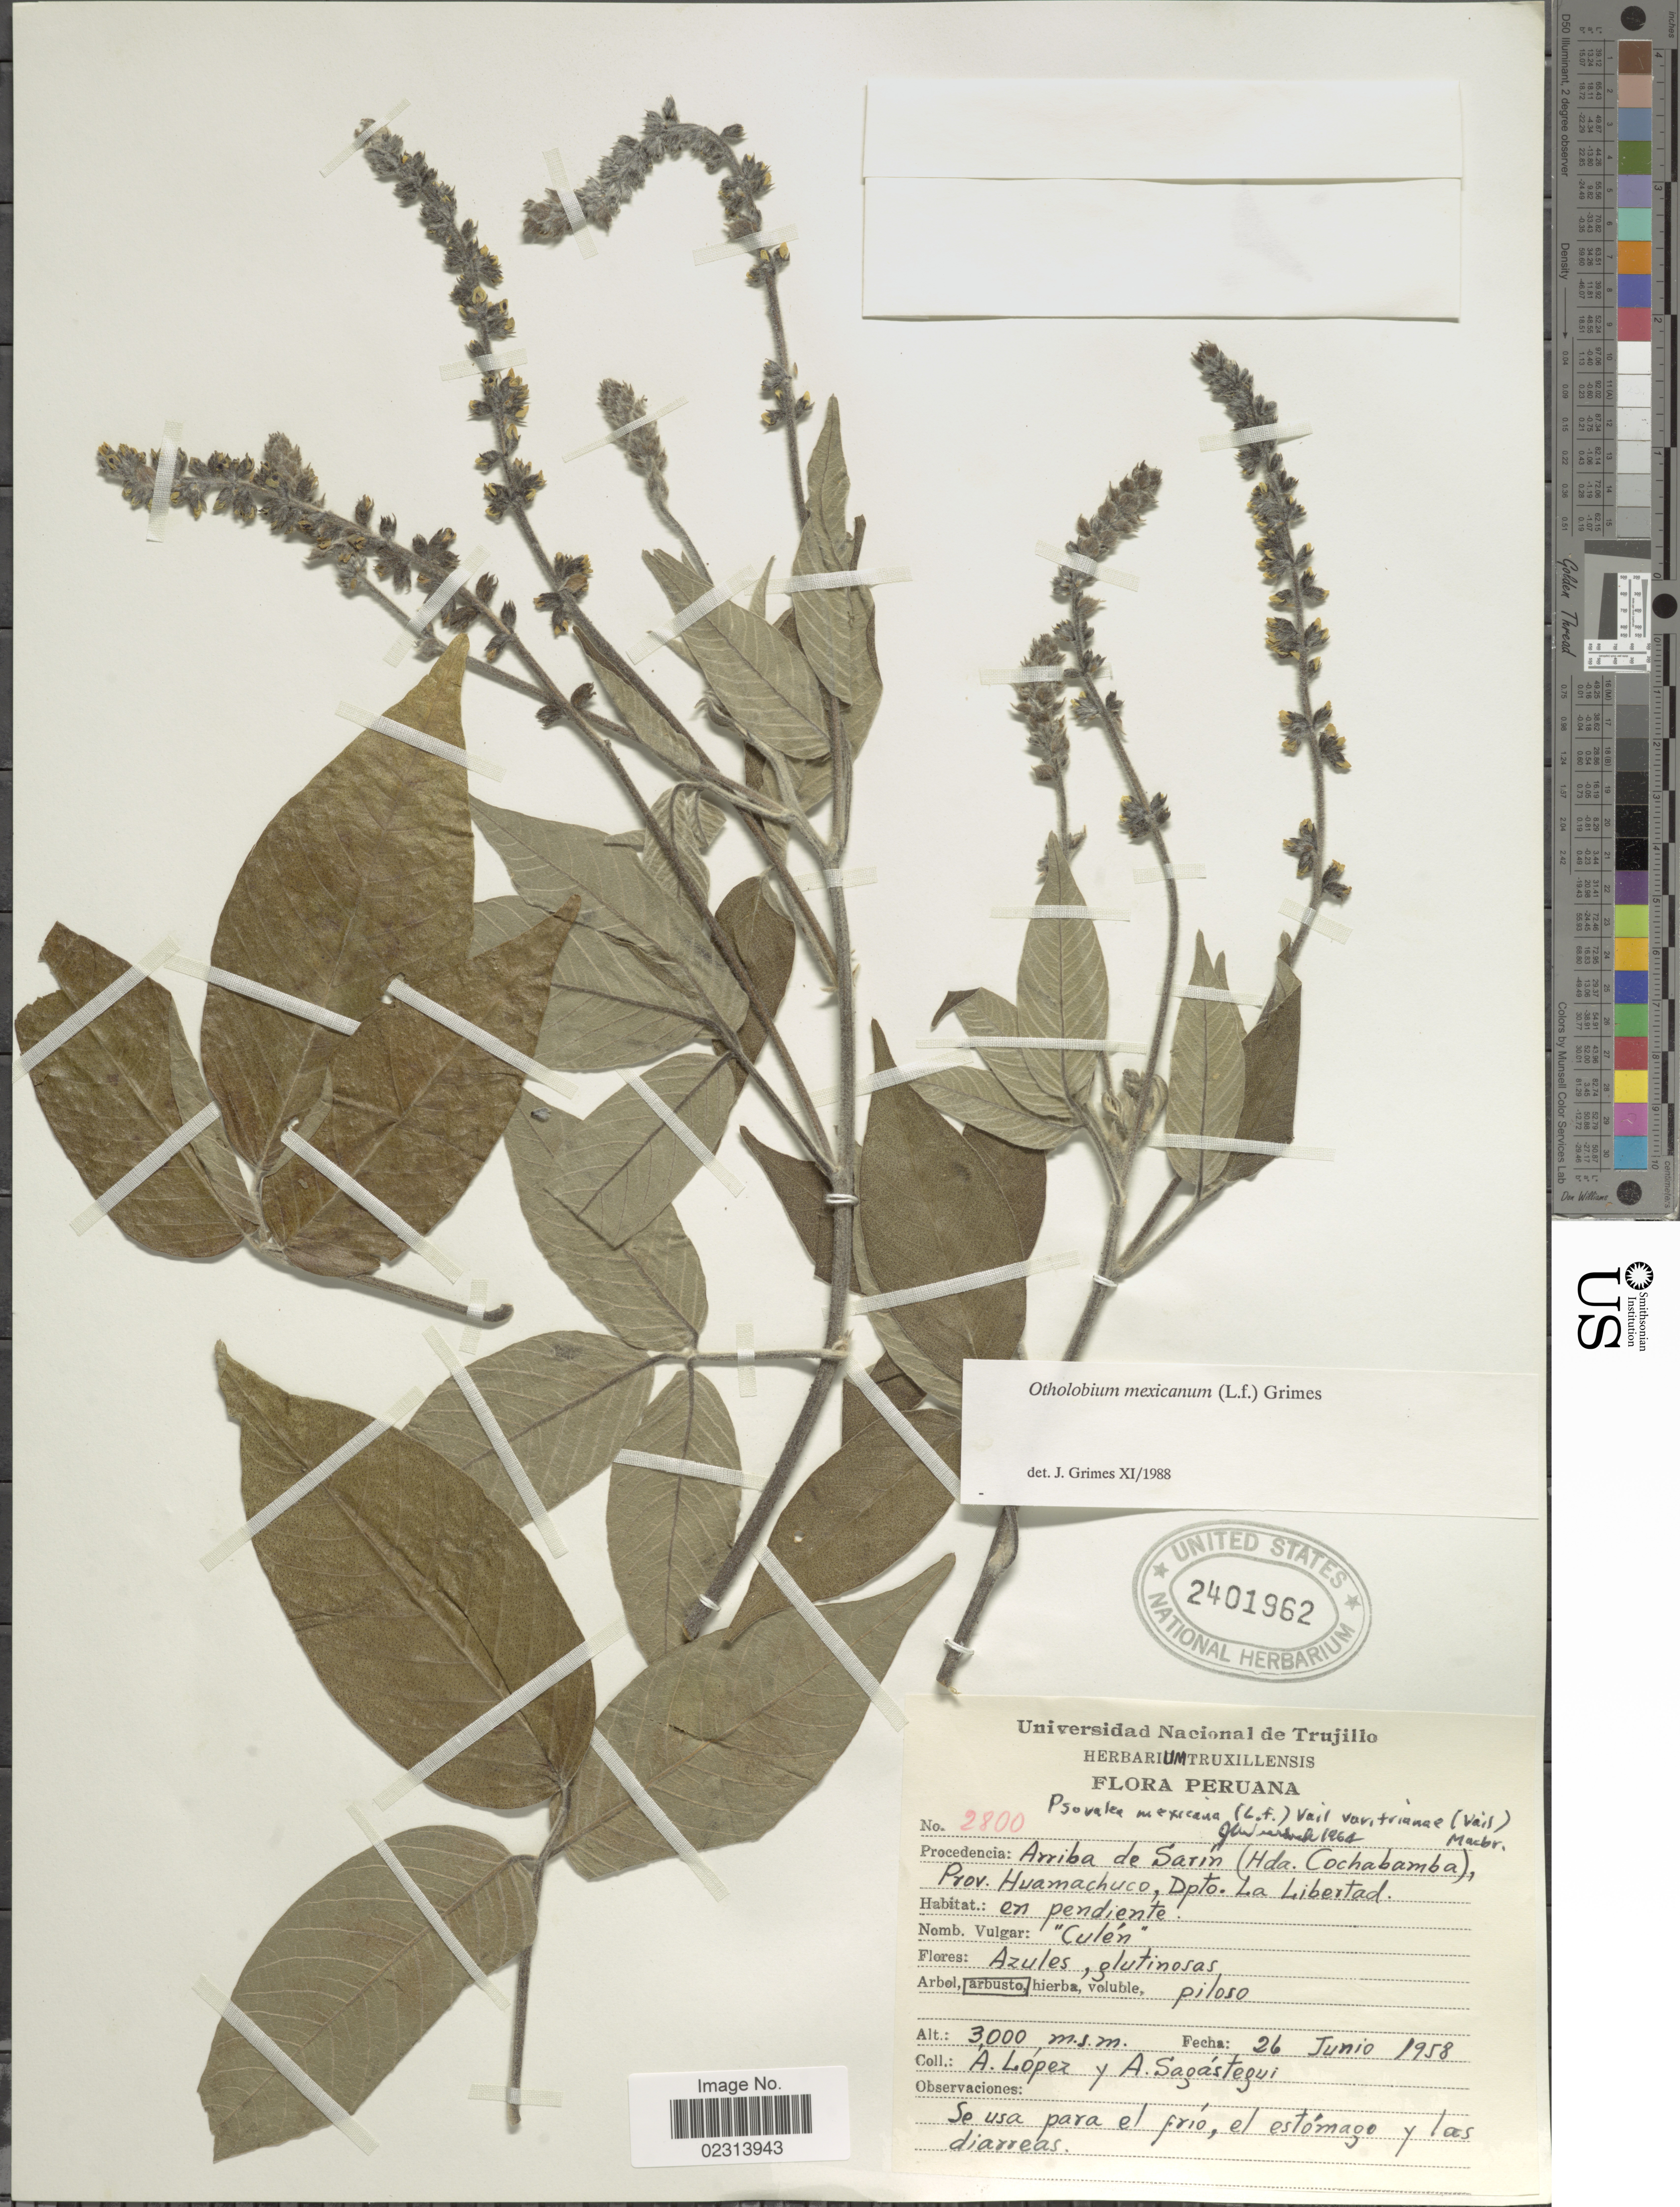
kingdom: Plantae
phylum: Tracheophyta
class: Magnoliopsida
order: Fabales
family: Fabaceae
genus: Otholobium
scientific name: Otholobium mexicanum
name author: (L. f.) J.W. Grimes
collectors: A. López & A. Sagástequi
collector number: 2800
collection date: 1958-06-26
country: Peru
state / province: La Libertad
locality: Procedencia: Arriba de Sarm (Hda. Cochabamba), Prov. Huamachuco, Dpto. La Libertad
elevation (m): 3000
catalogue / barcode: US 2401962